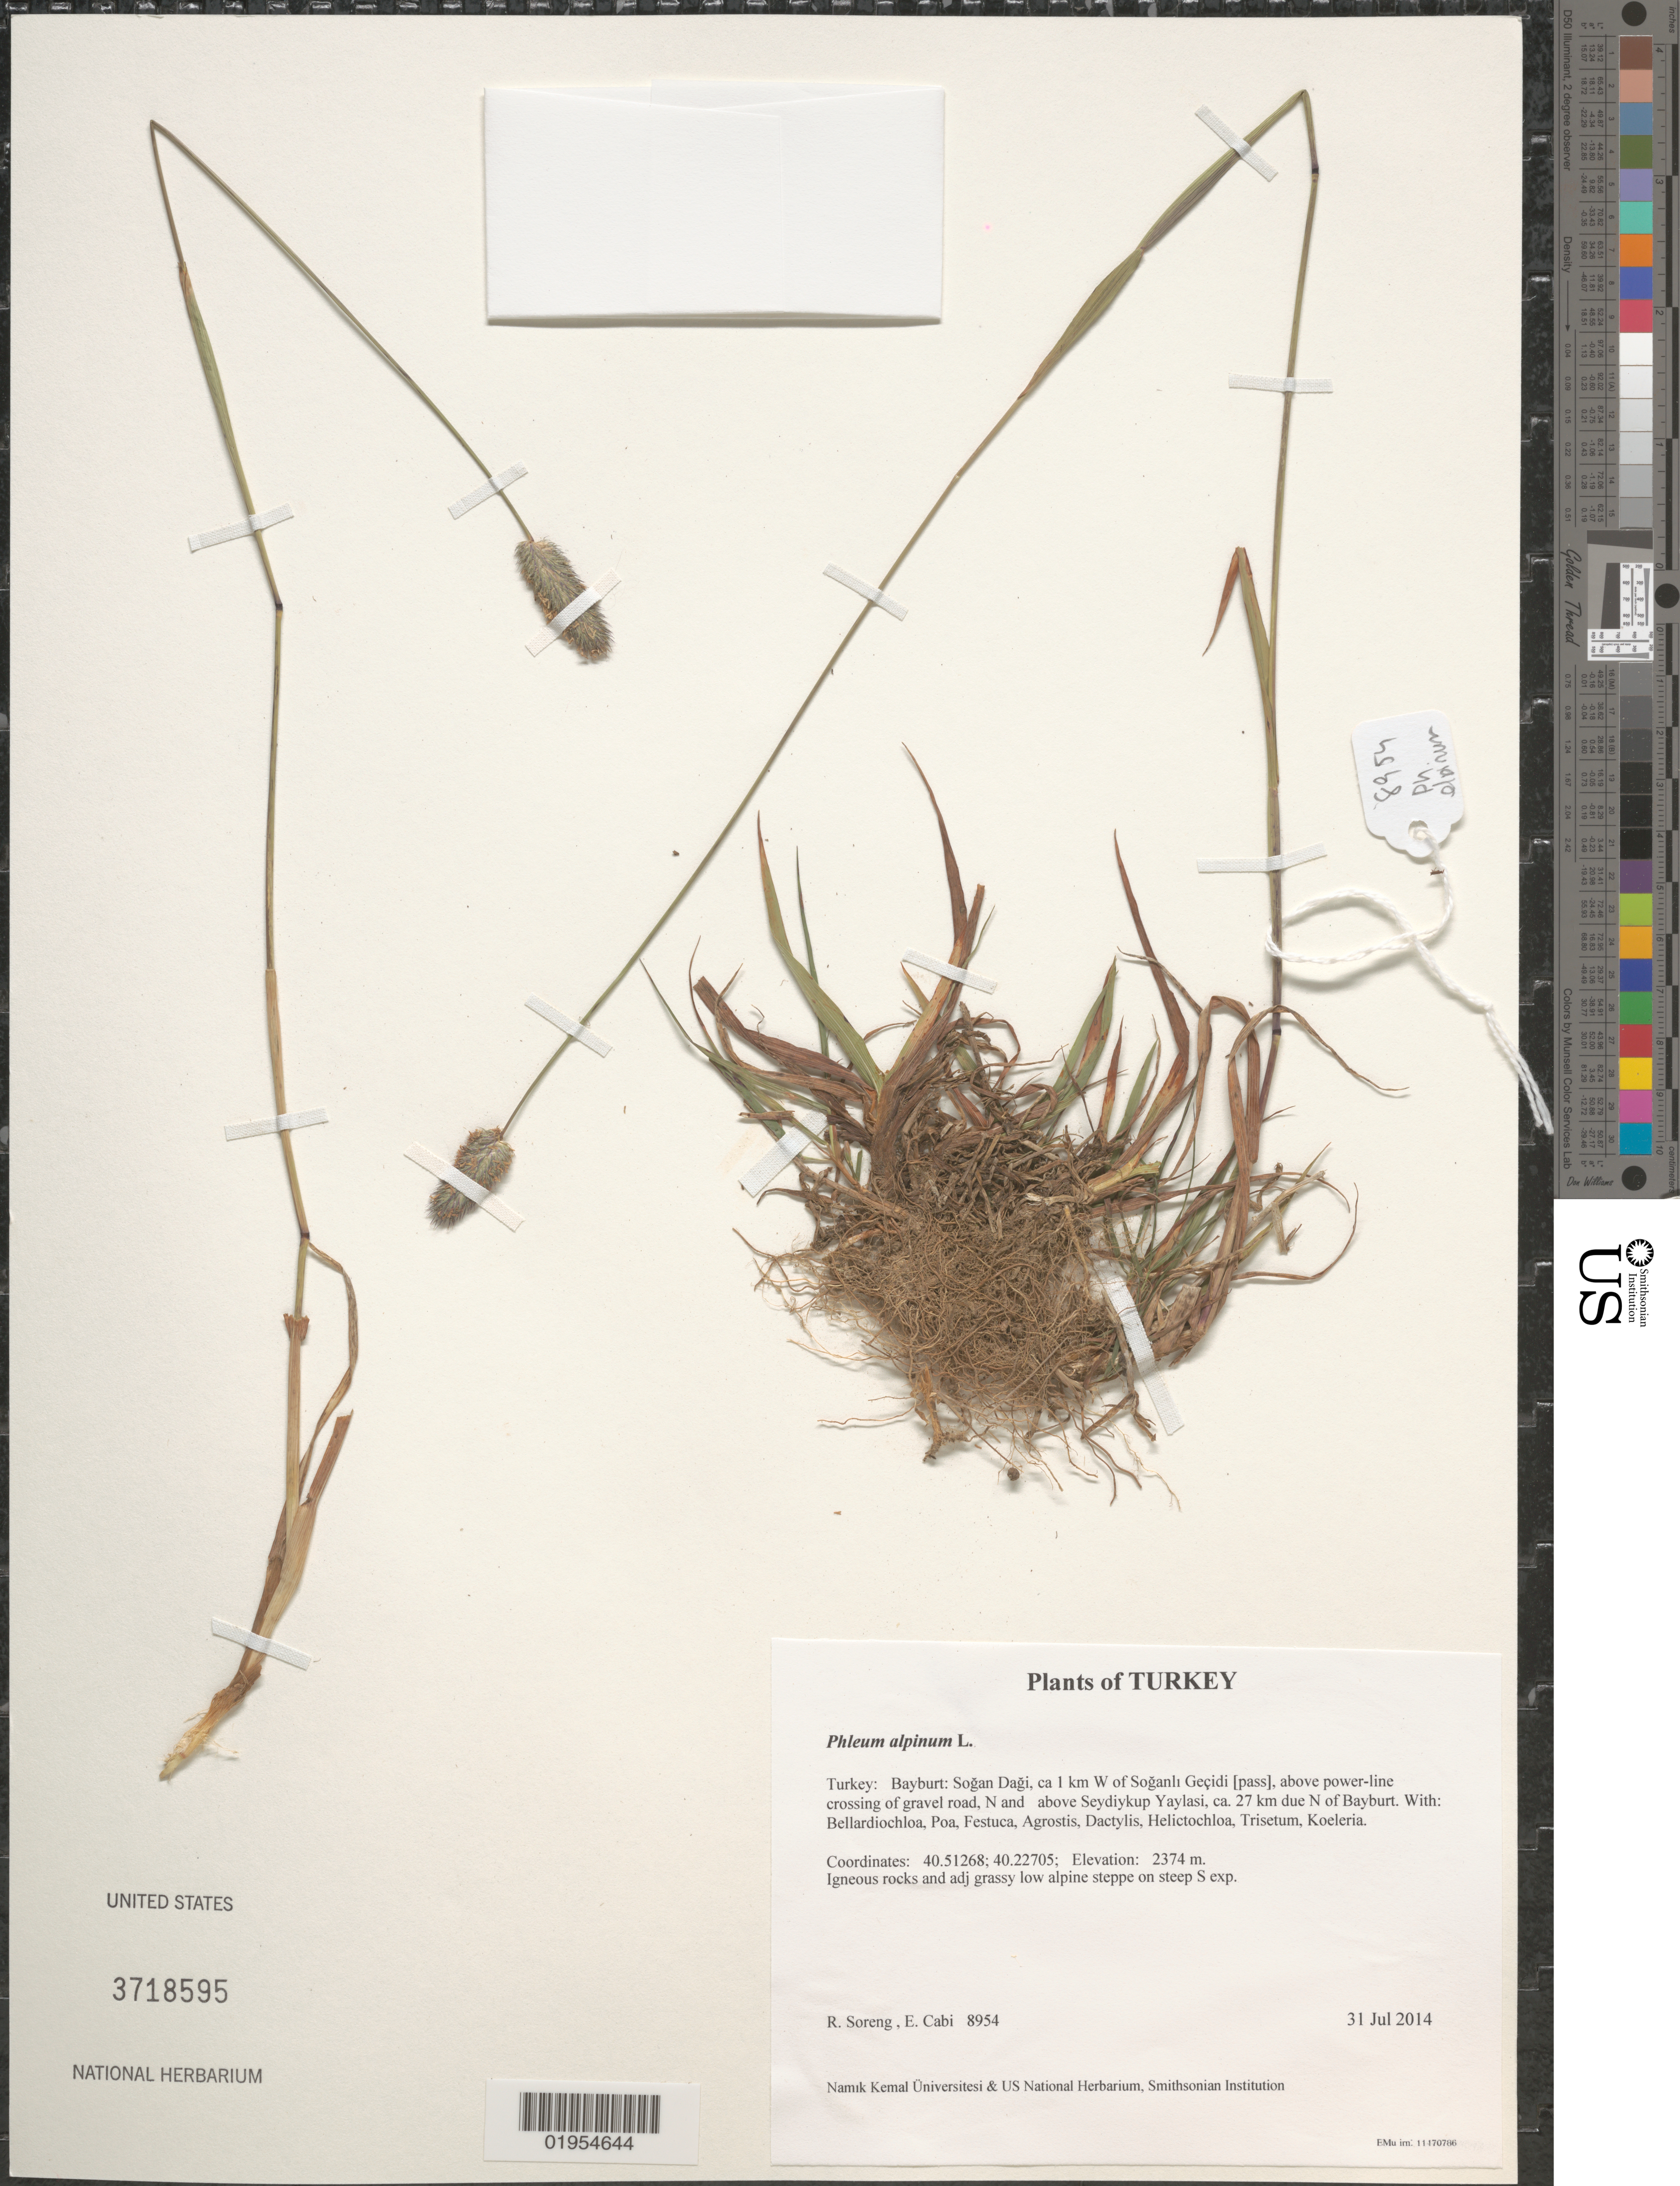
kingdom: Plantae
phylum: Tracheophyta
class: Liliopsida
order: Poales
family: Poaceae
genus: Phleum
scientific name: Phleum alpinum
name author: L.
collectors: R. J. Soreng & E. Cabi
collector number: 8954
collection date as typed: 31 Jul 2014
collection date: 2014-07-31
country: Turkey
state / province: Bayburt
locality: Sogan Dagi, ca 1 km W of Soganli Gecidi [pass], above power-line crossing of gravel road, N and above Seydiykup Yaylasi, ca. 27 km due N of Bayburt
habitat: Igneous rocks and adj grassy low alpine steppe on steep S exp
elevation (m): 2374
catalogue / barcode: US 3718595